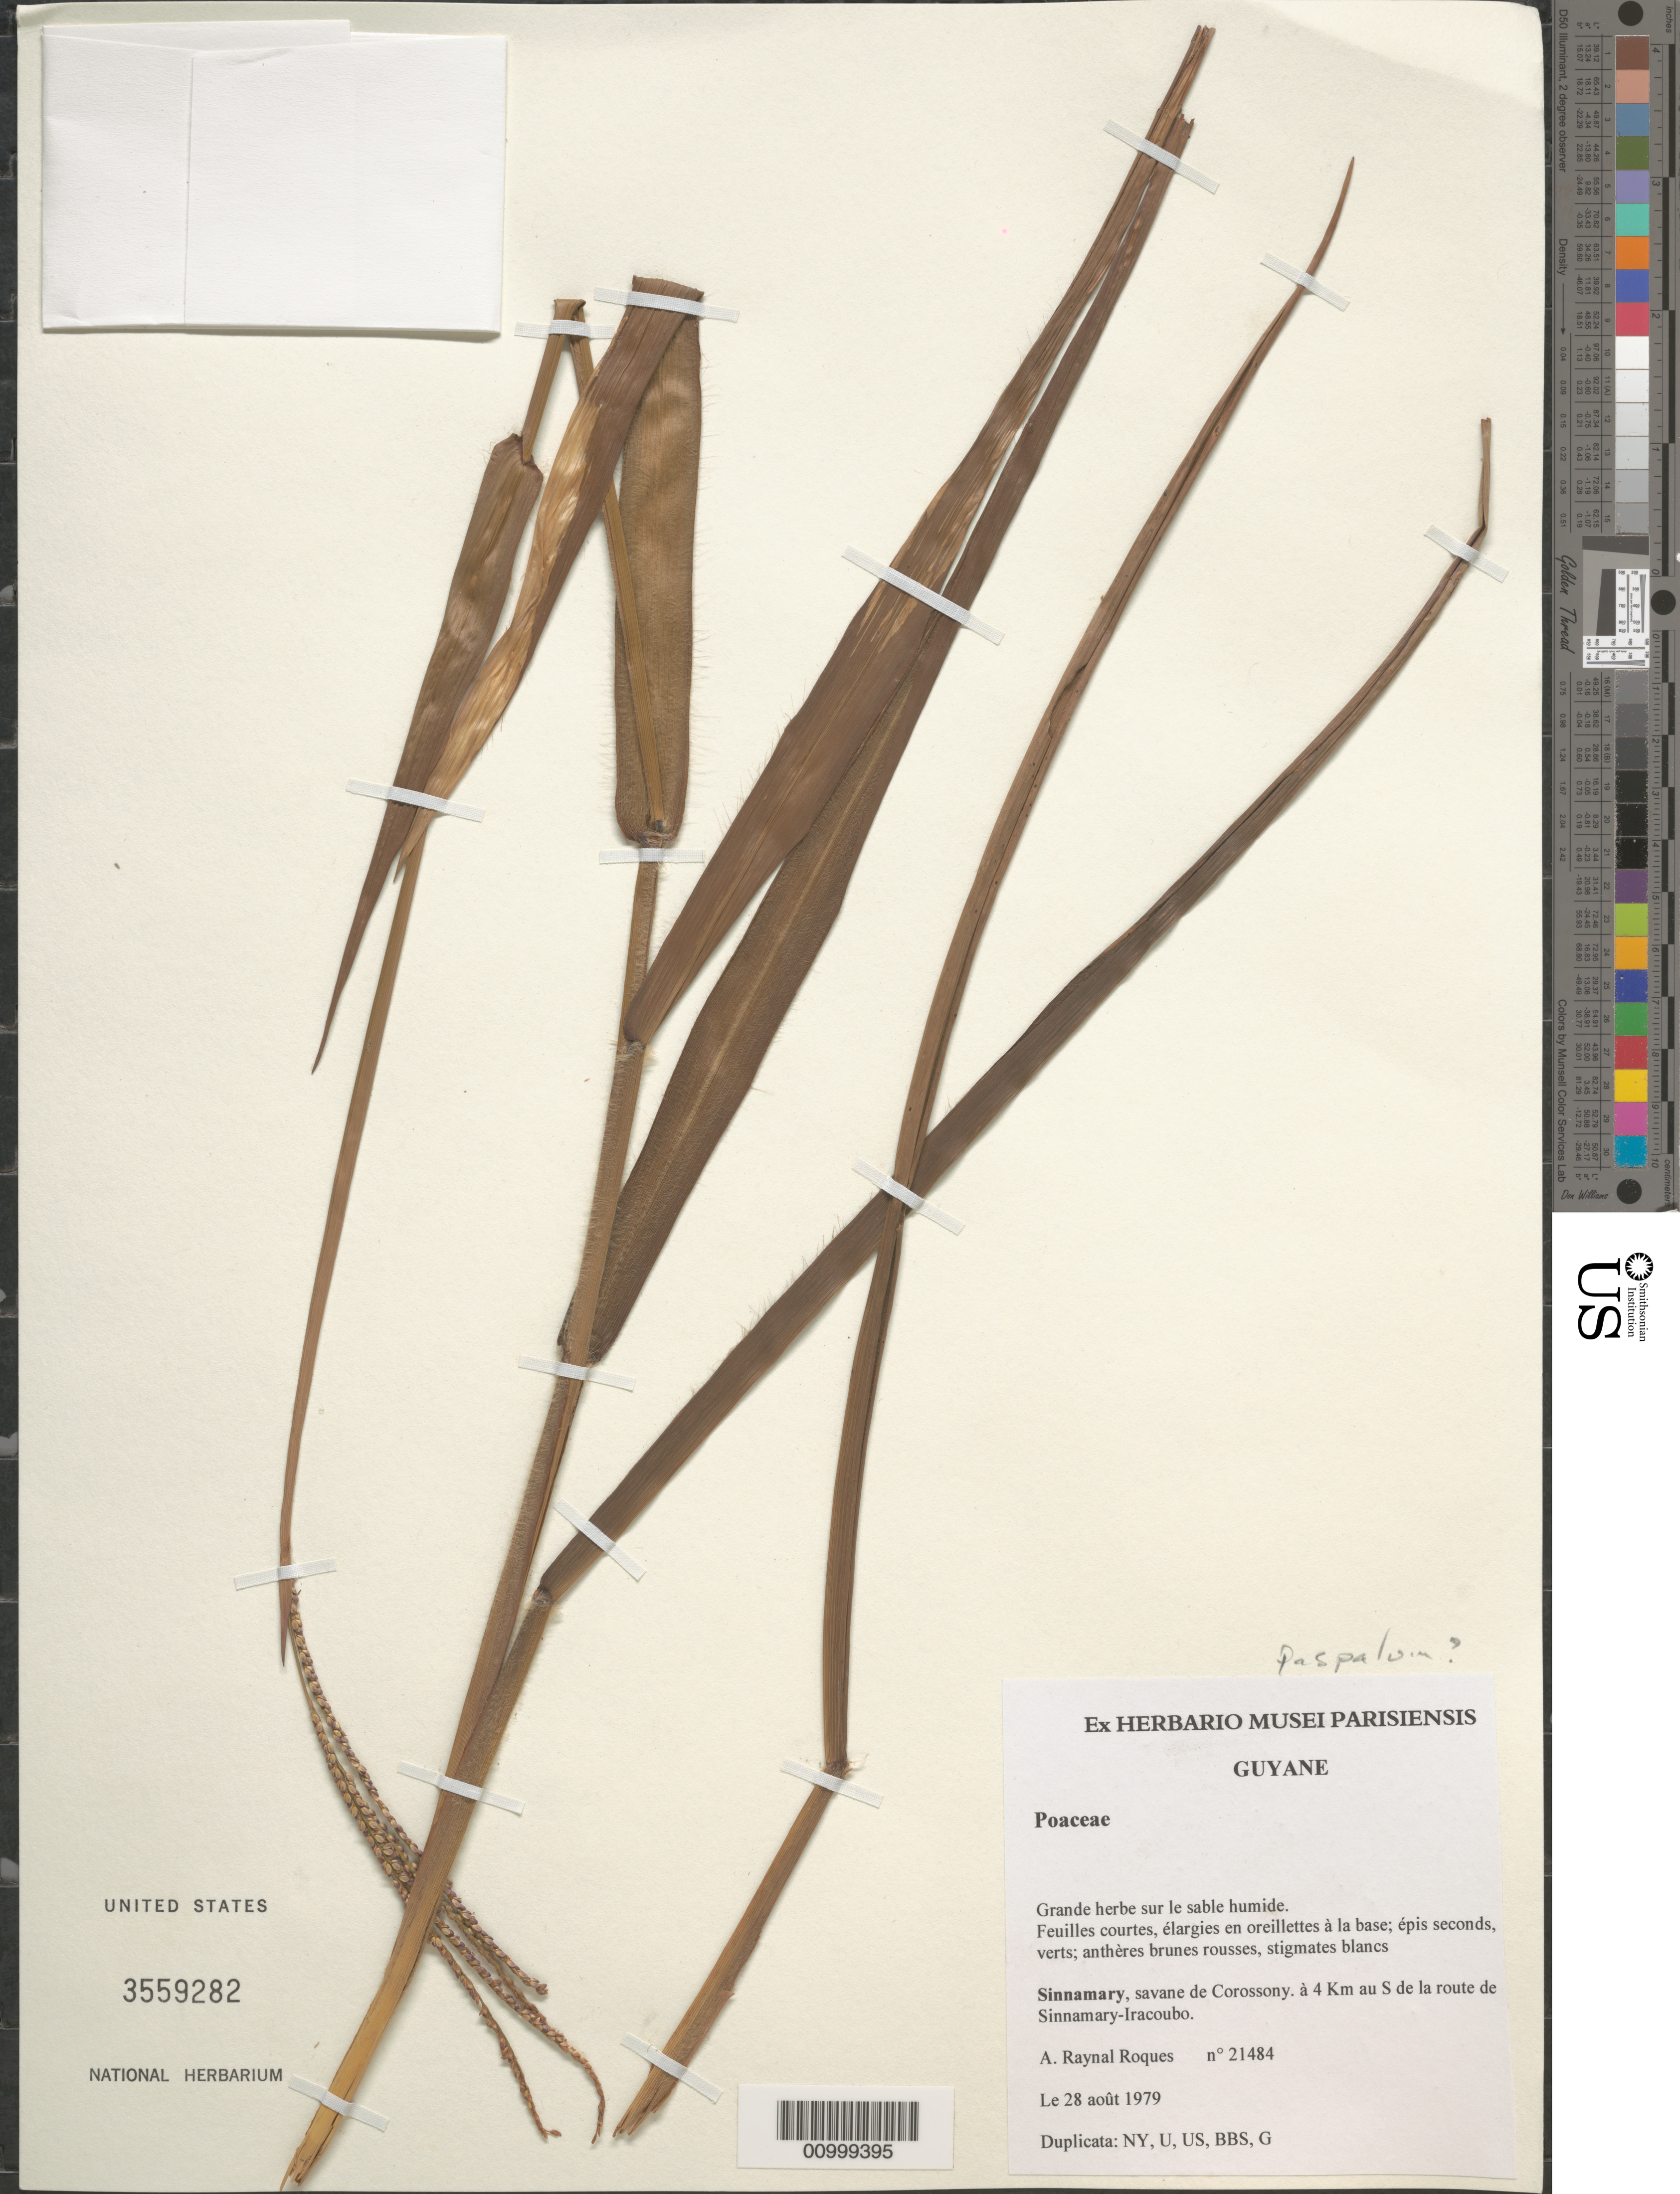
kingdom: Plantae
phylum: Tracheophyta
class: Liliopsida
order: Poales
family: Poaceae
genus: Paspalum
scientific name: Paspalum sp.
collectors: A. M. Raynal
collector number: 21484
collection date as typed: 28-Aug-79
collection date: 1979-08-28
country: French Guiana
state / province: Cayenne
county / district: Sinnamary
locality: Savane de Corossony. A 4 Km au S de la route de Sinnamary-Iracoubo.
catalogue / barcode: US 3559282